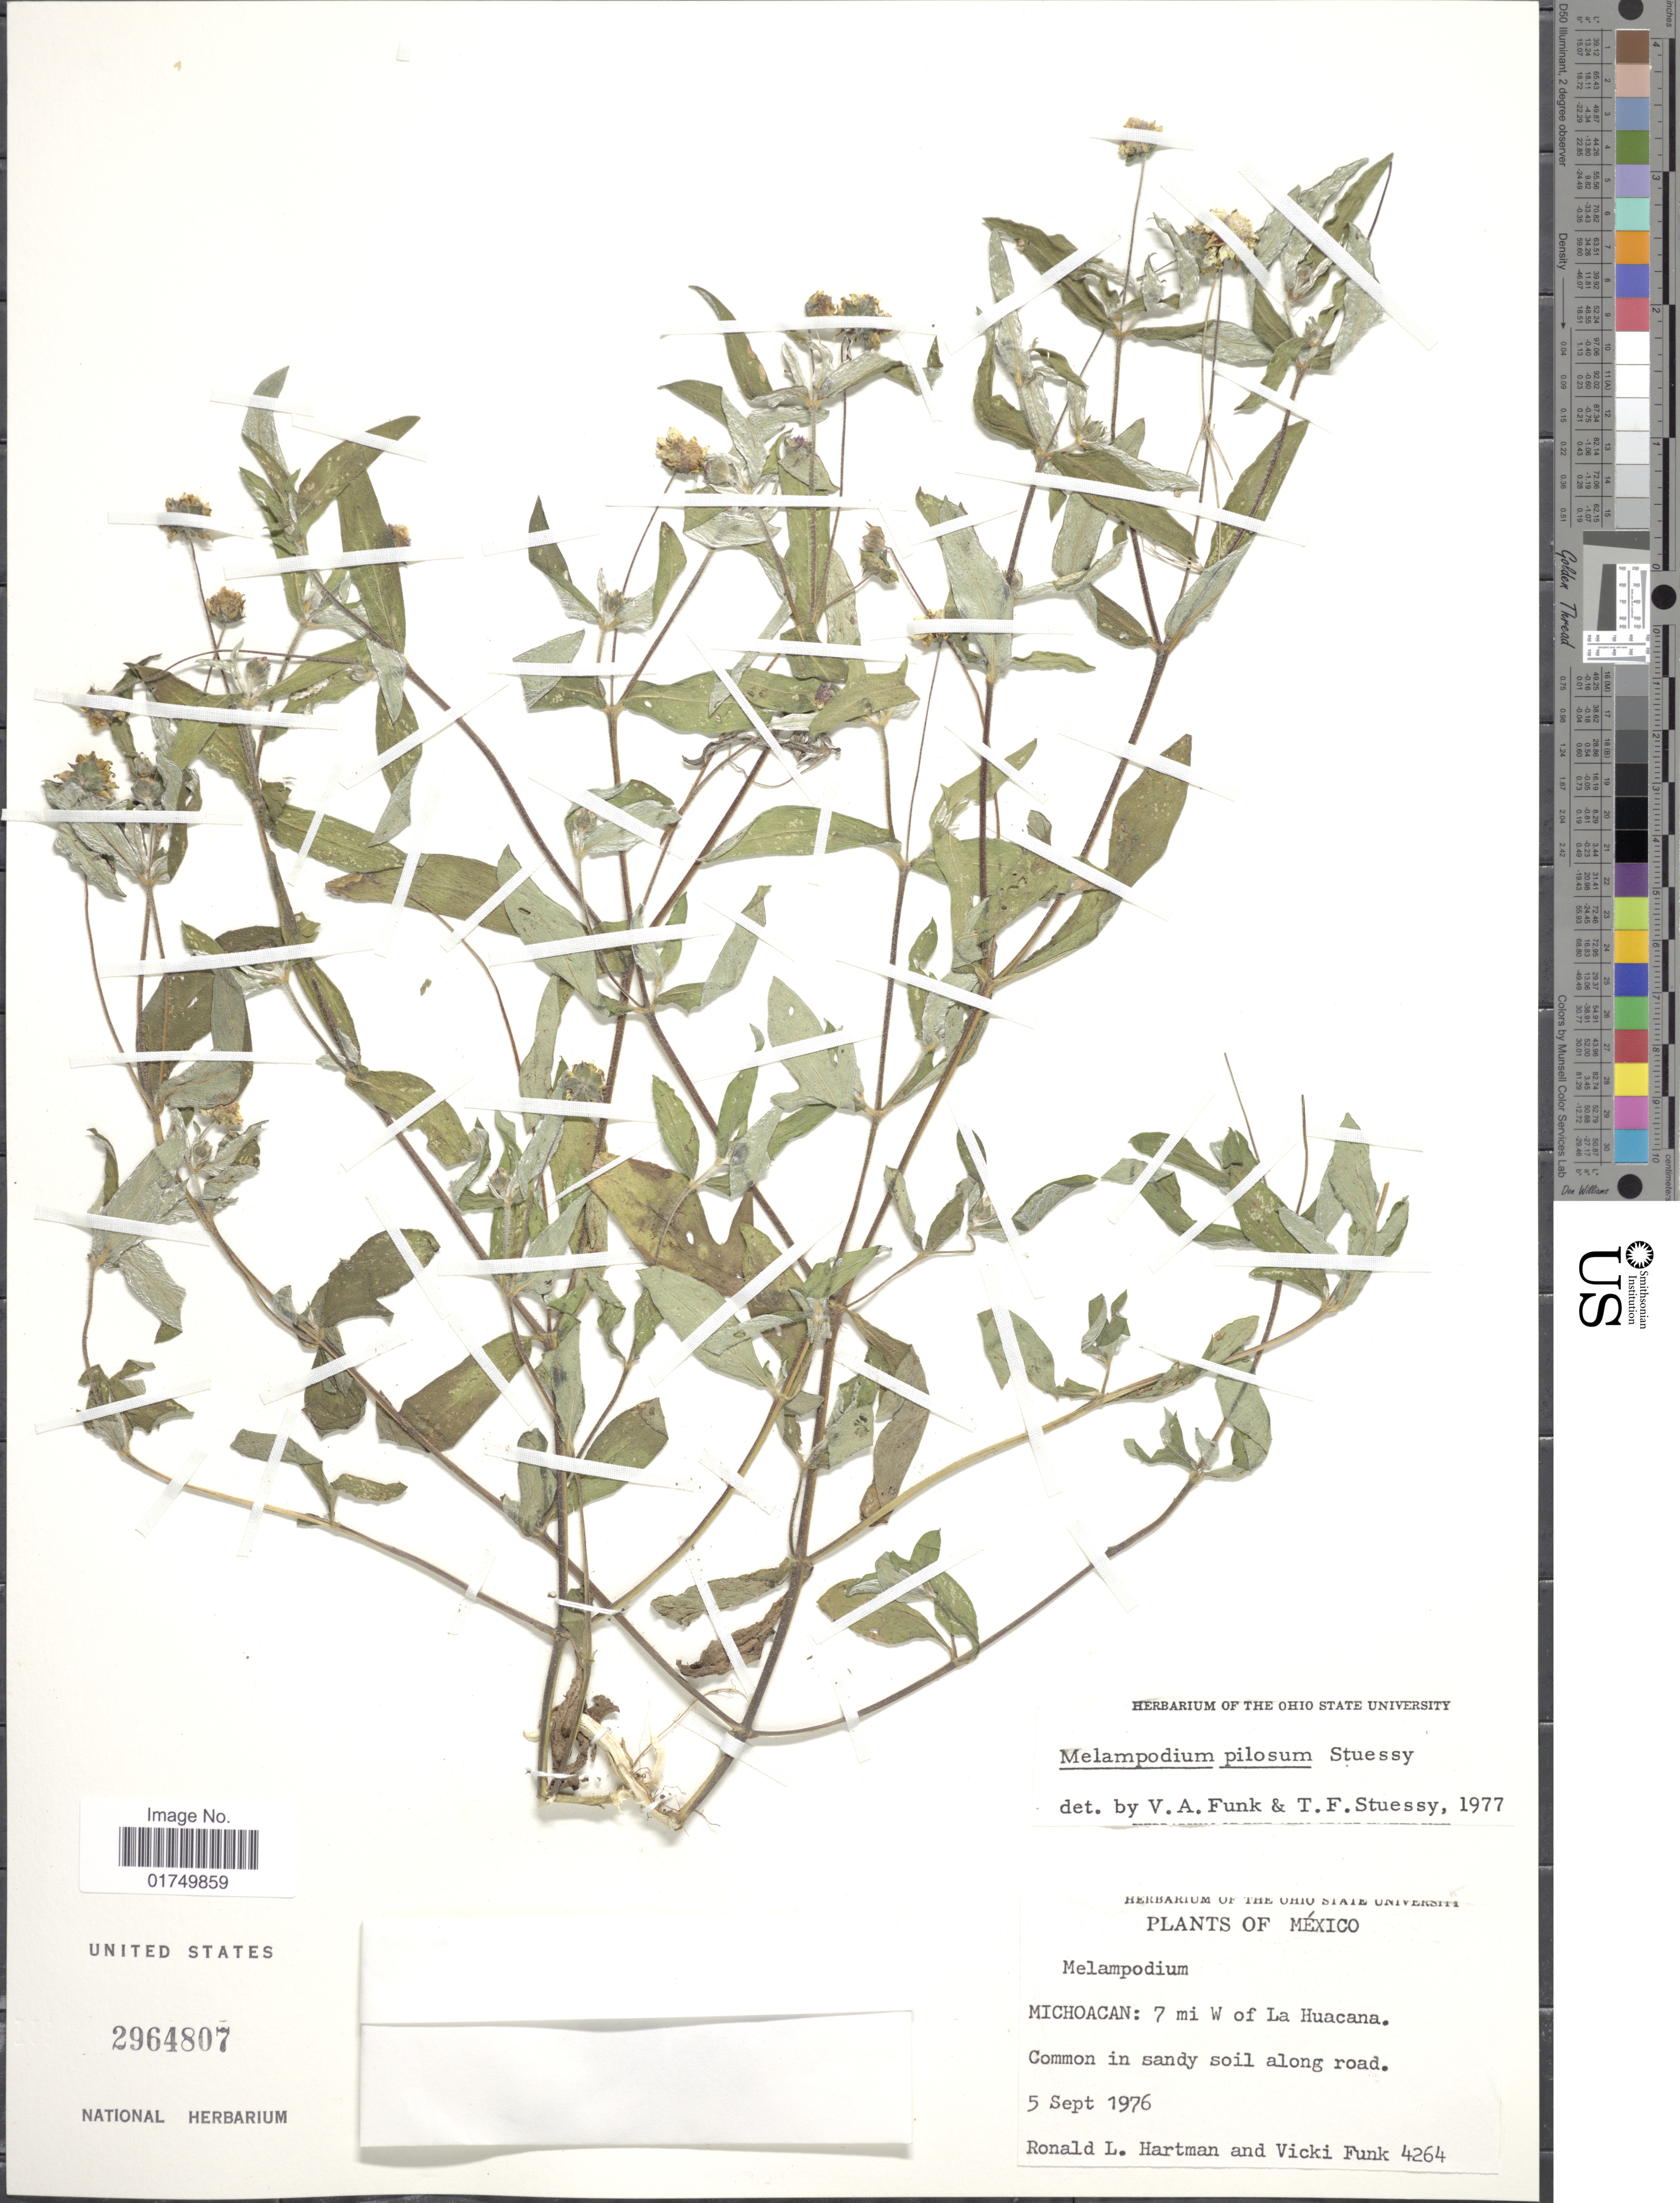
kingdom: Plantae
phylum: Tracheophyta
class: Magnoliopsida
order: Asterales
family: Asteraceae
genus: Melampodium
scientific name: Melampodium pilosum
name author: Stuessy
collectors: R. L. Hartman & V. Funk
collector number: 4264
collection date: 1976-09-05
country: Mexico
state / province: Michoacán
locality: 7 mi W of La Huacana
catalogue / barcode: US 2964807